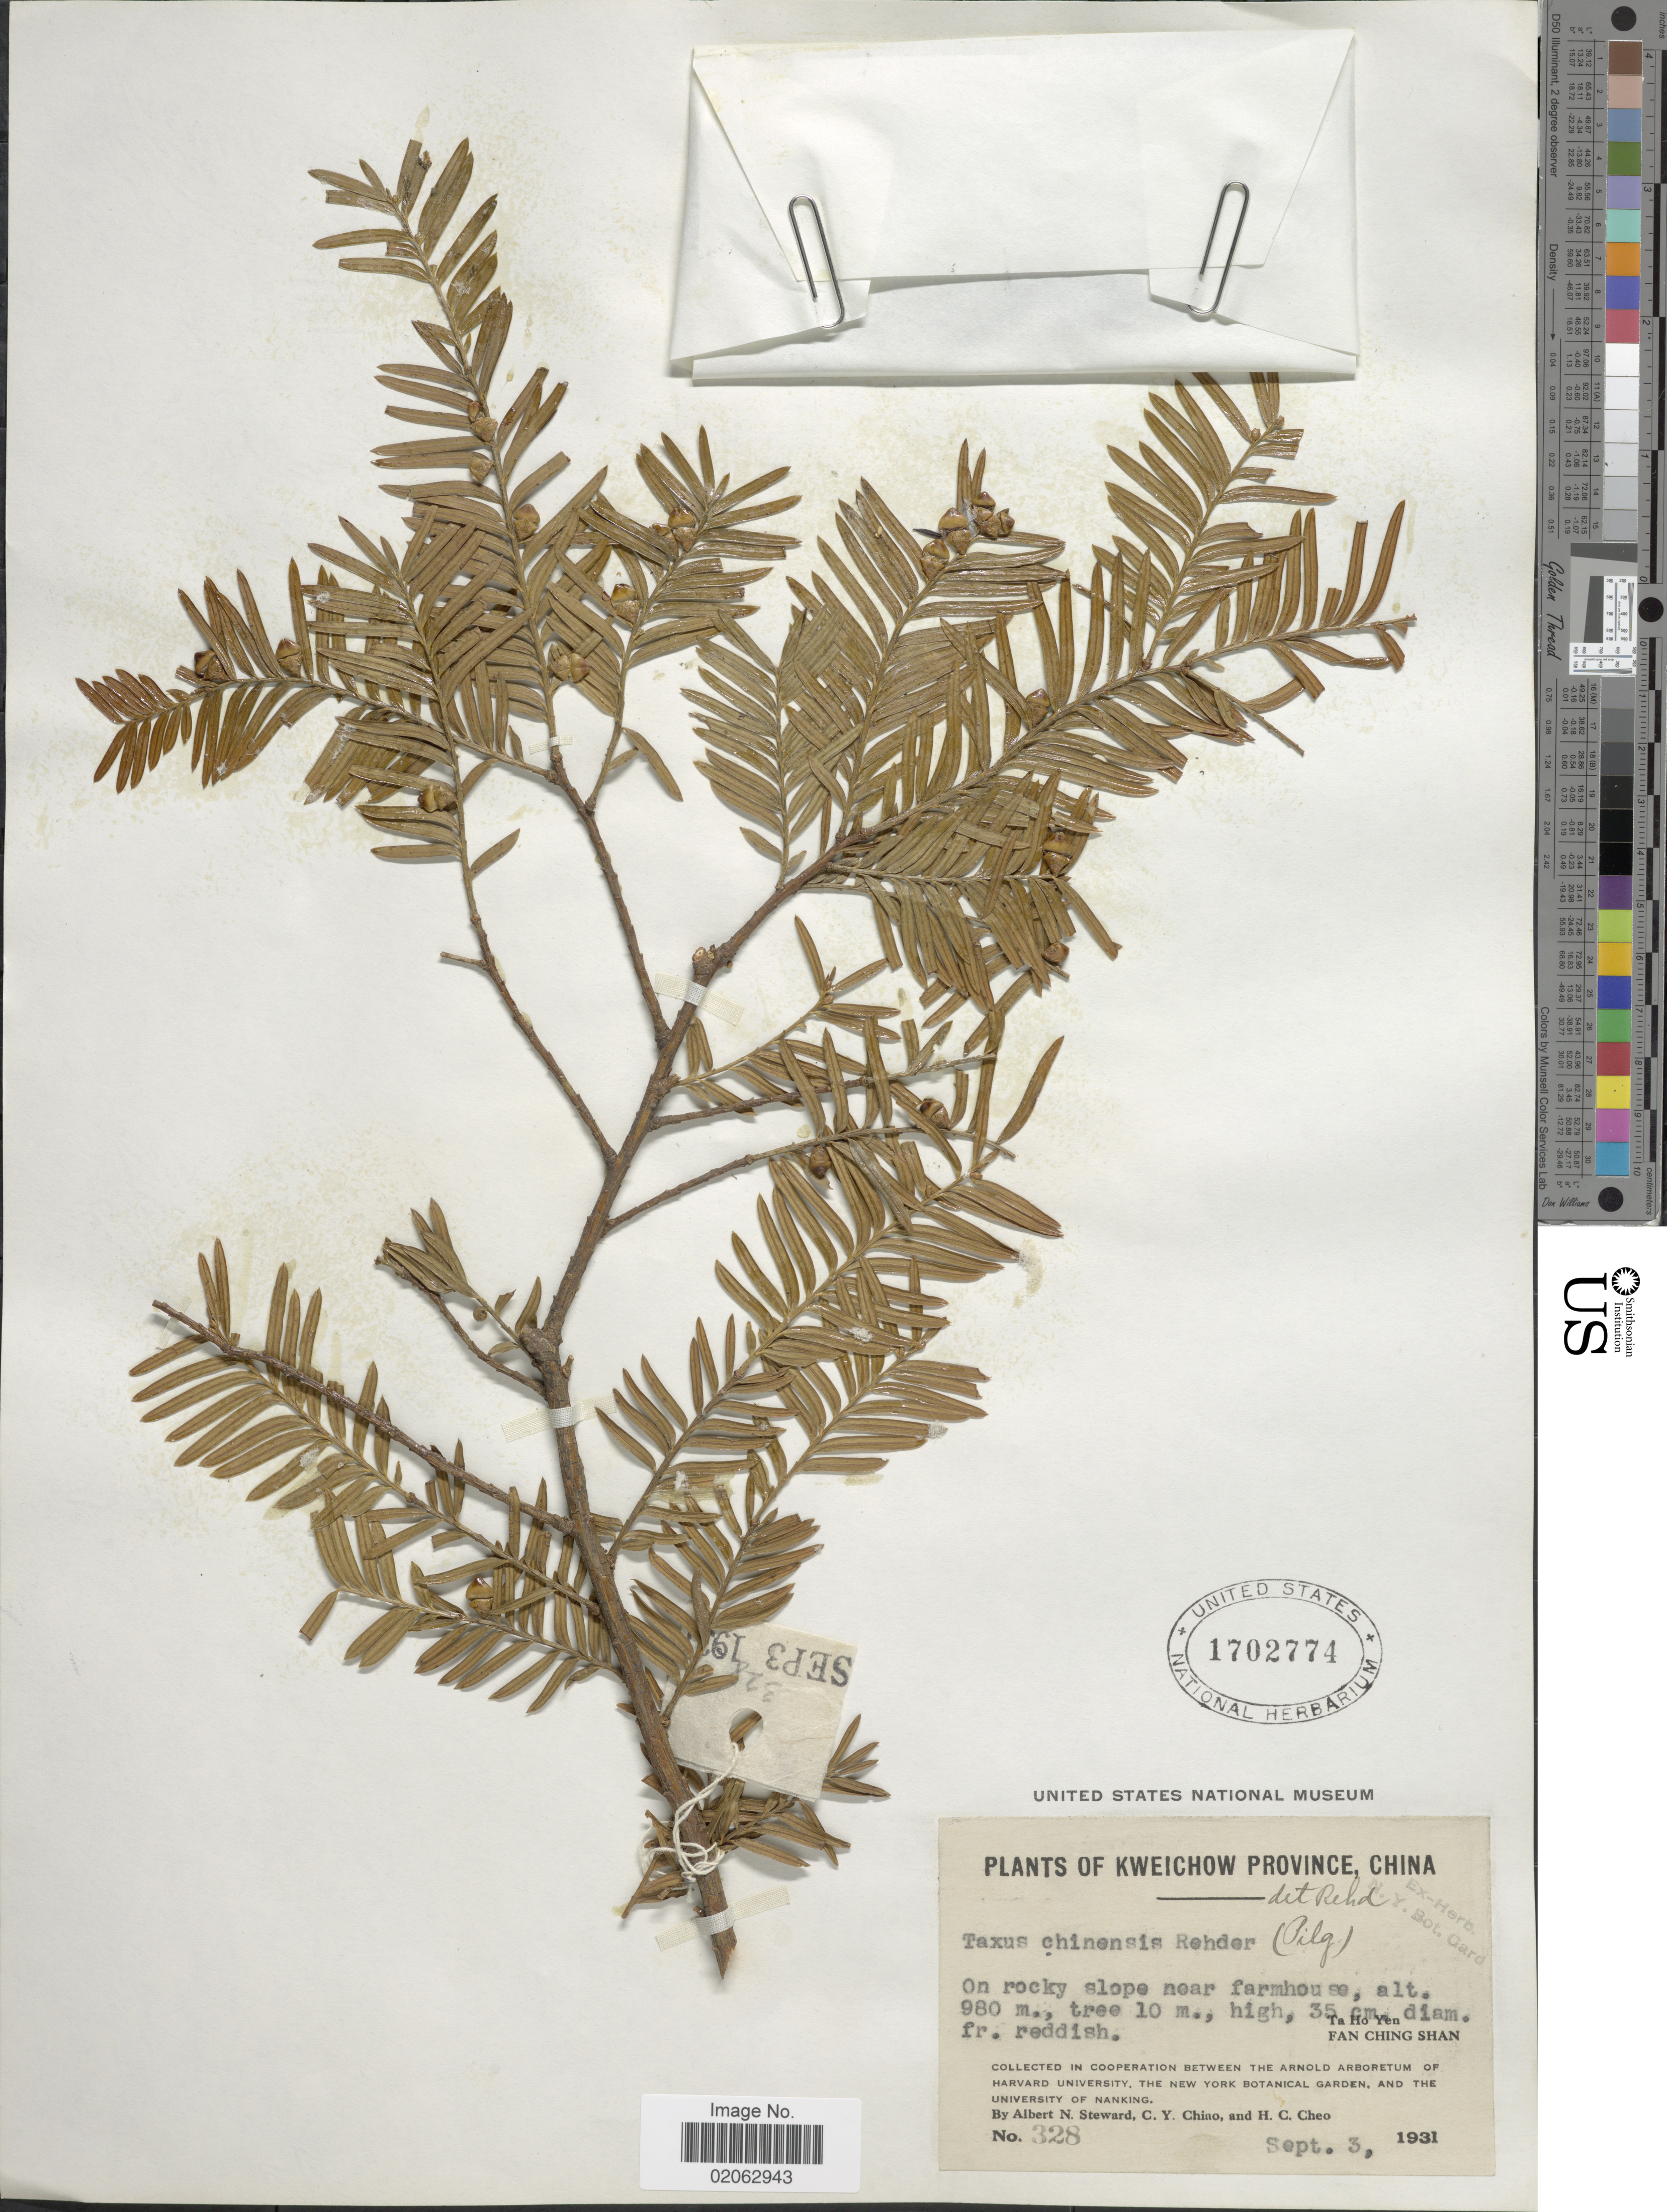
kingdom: Plantae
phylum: Tracheophyta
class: Pinopsida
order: Pinales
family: Taxaceae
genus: Taxus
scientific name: Taxus celebica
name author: (Warb.) H.L. Li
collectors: A. N. Steward, C. Y. Chiao & H. Cheo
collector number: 328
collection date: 1931-09-03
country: China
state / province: Guizhou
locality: Kweichow Province, on rocky slope near farmhouse, Ta Ho Yen, Fan Ching Shan.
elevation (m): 980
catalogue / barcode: US 1702774